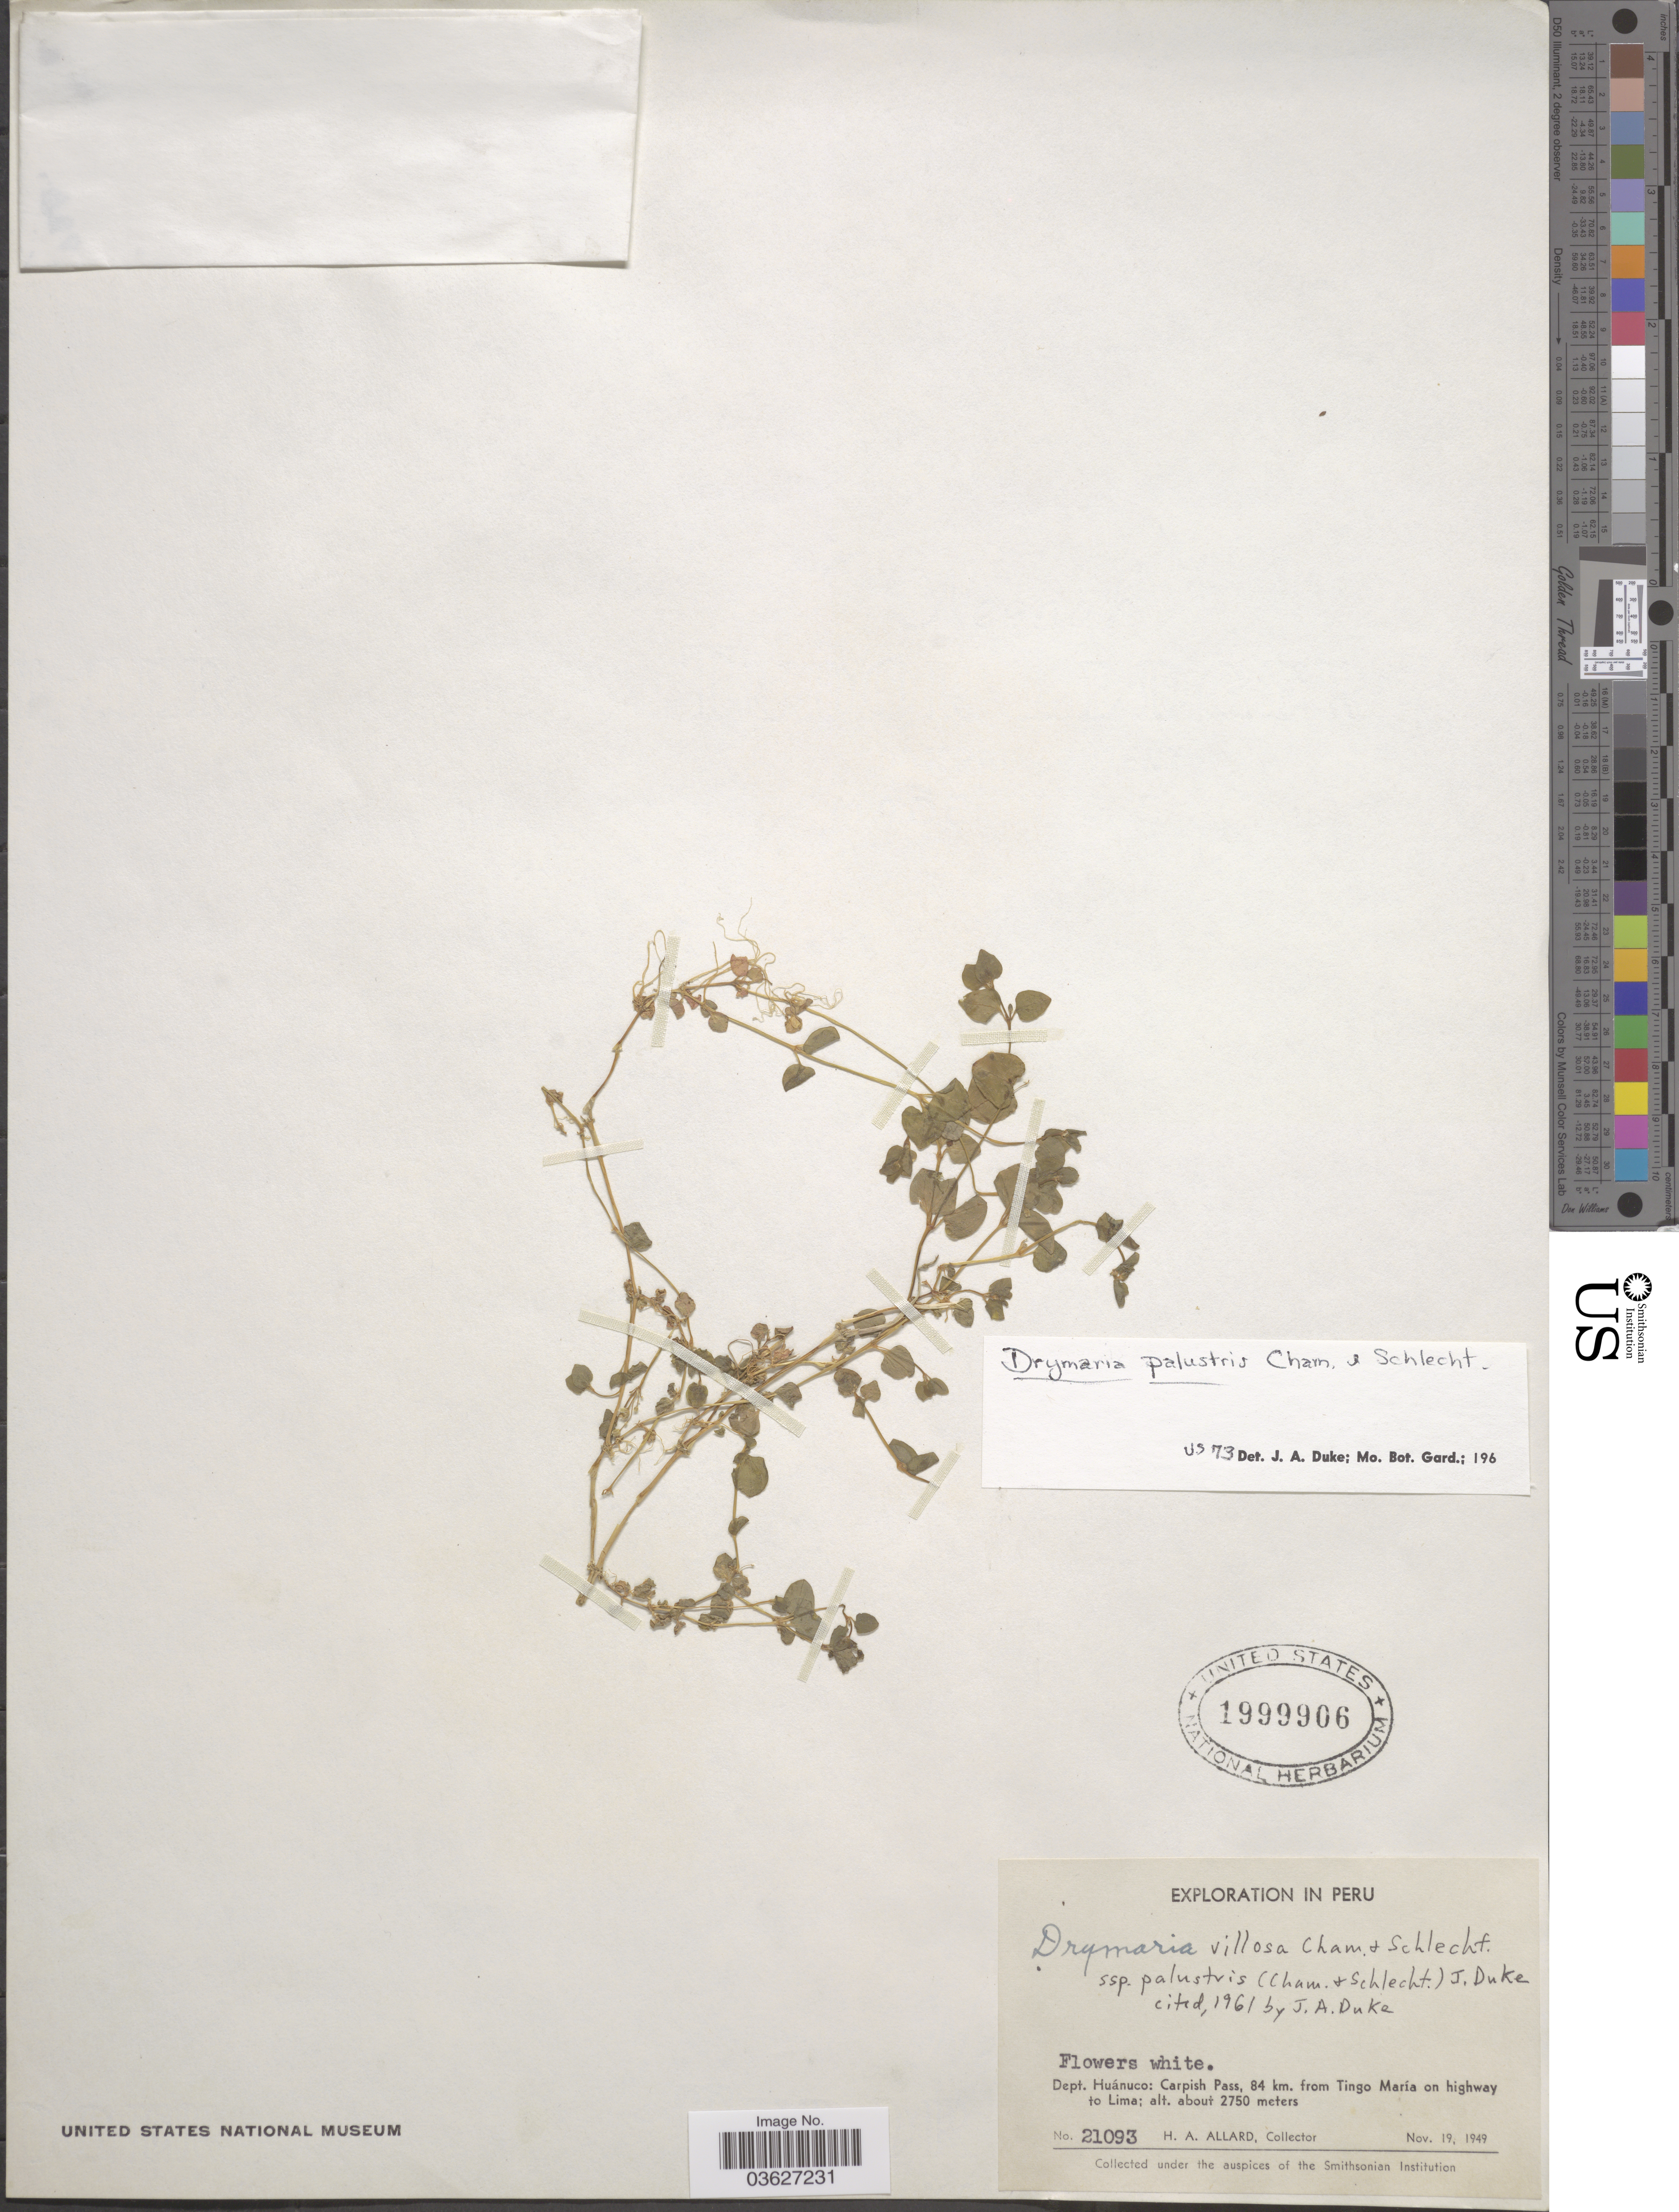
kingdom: Plantae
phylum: Tracheophyta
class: Magnoliopsida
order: Caryophyllales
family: Caryophyllaceae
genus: Drymaria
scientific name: Drymaria villosa subsp. palustris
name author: (Cham. & Schltdl.) J.A. Duke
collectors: H. A. Allard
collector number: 21093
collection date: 1949-11-19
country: Peru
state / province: Huánuco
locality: Dept. Huánuco: Carpish Pass, 84 km. from Tingo María on highway to Lima.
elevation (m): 2750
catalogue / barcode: US 1999906